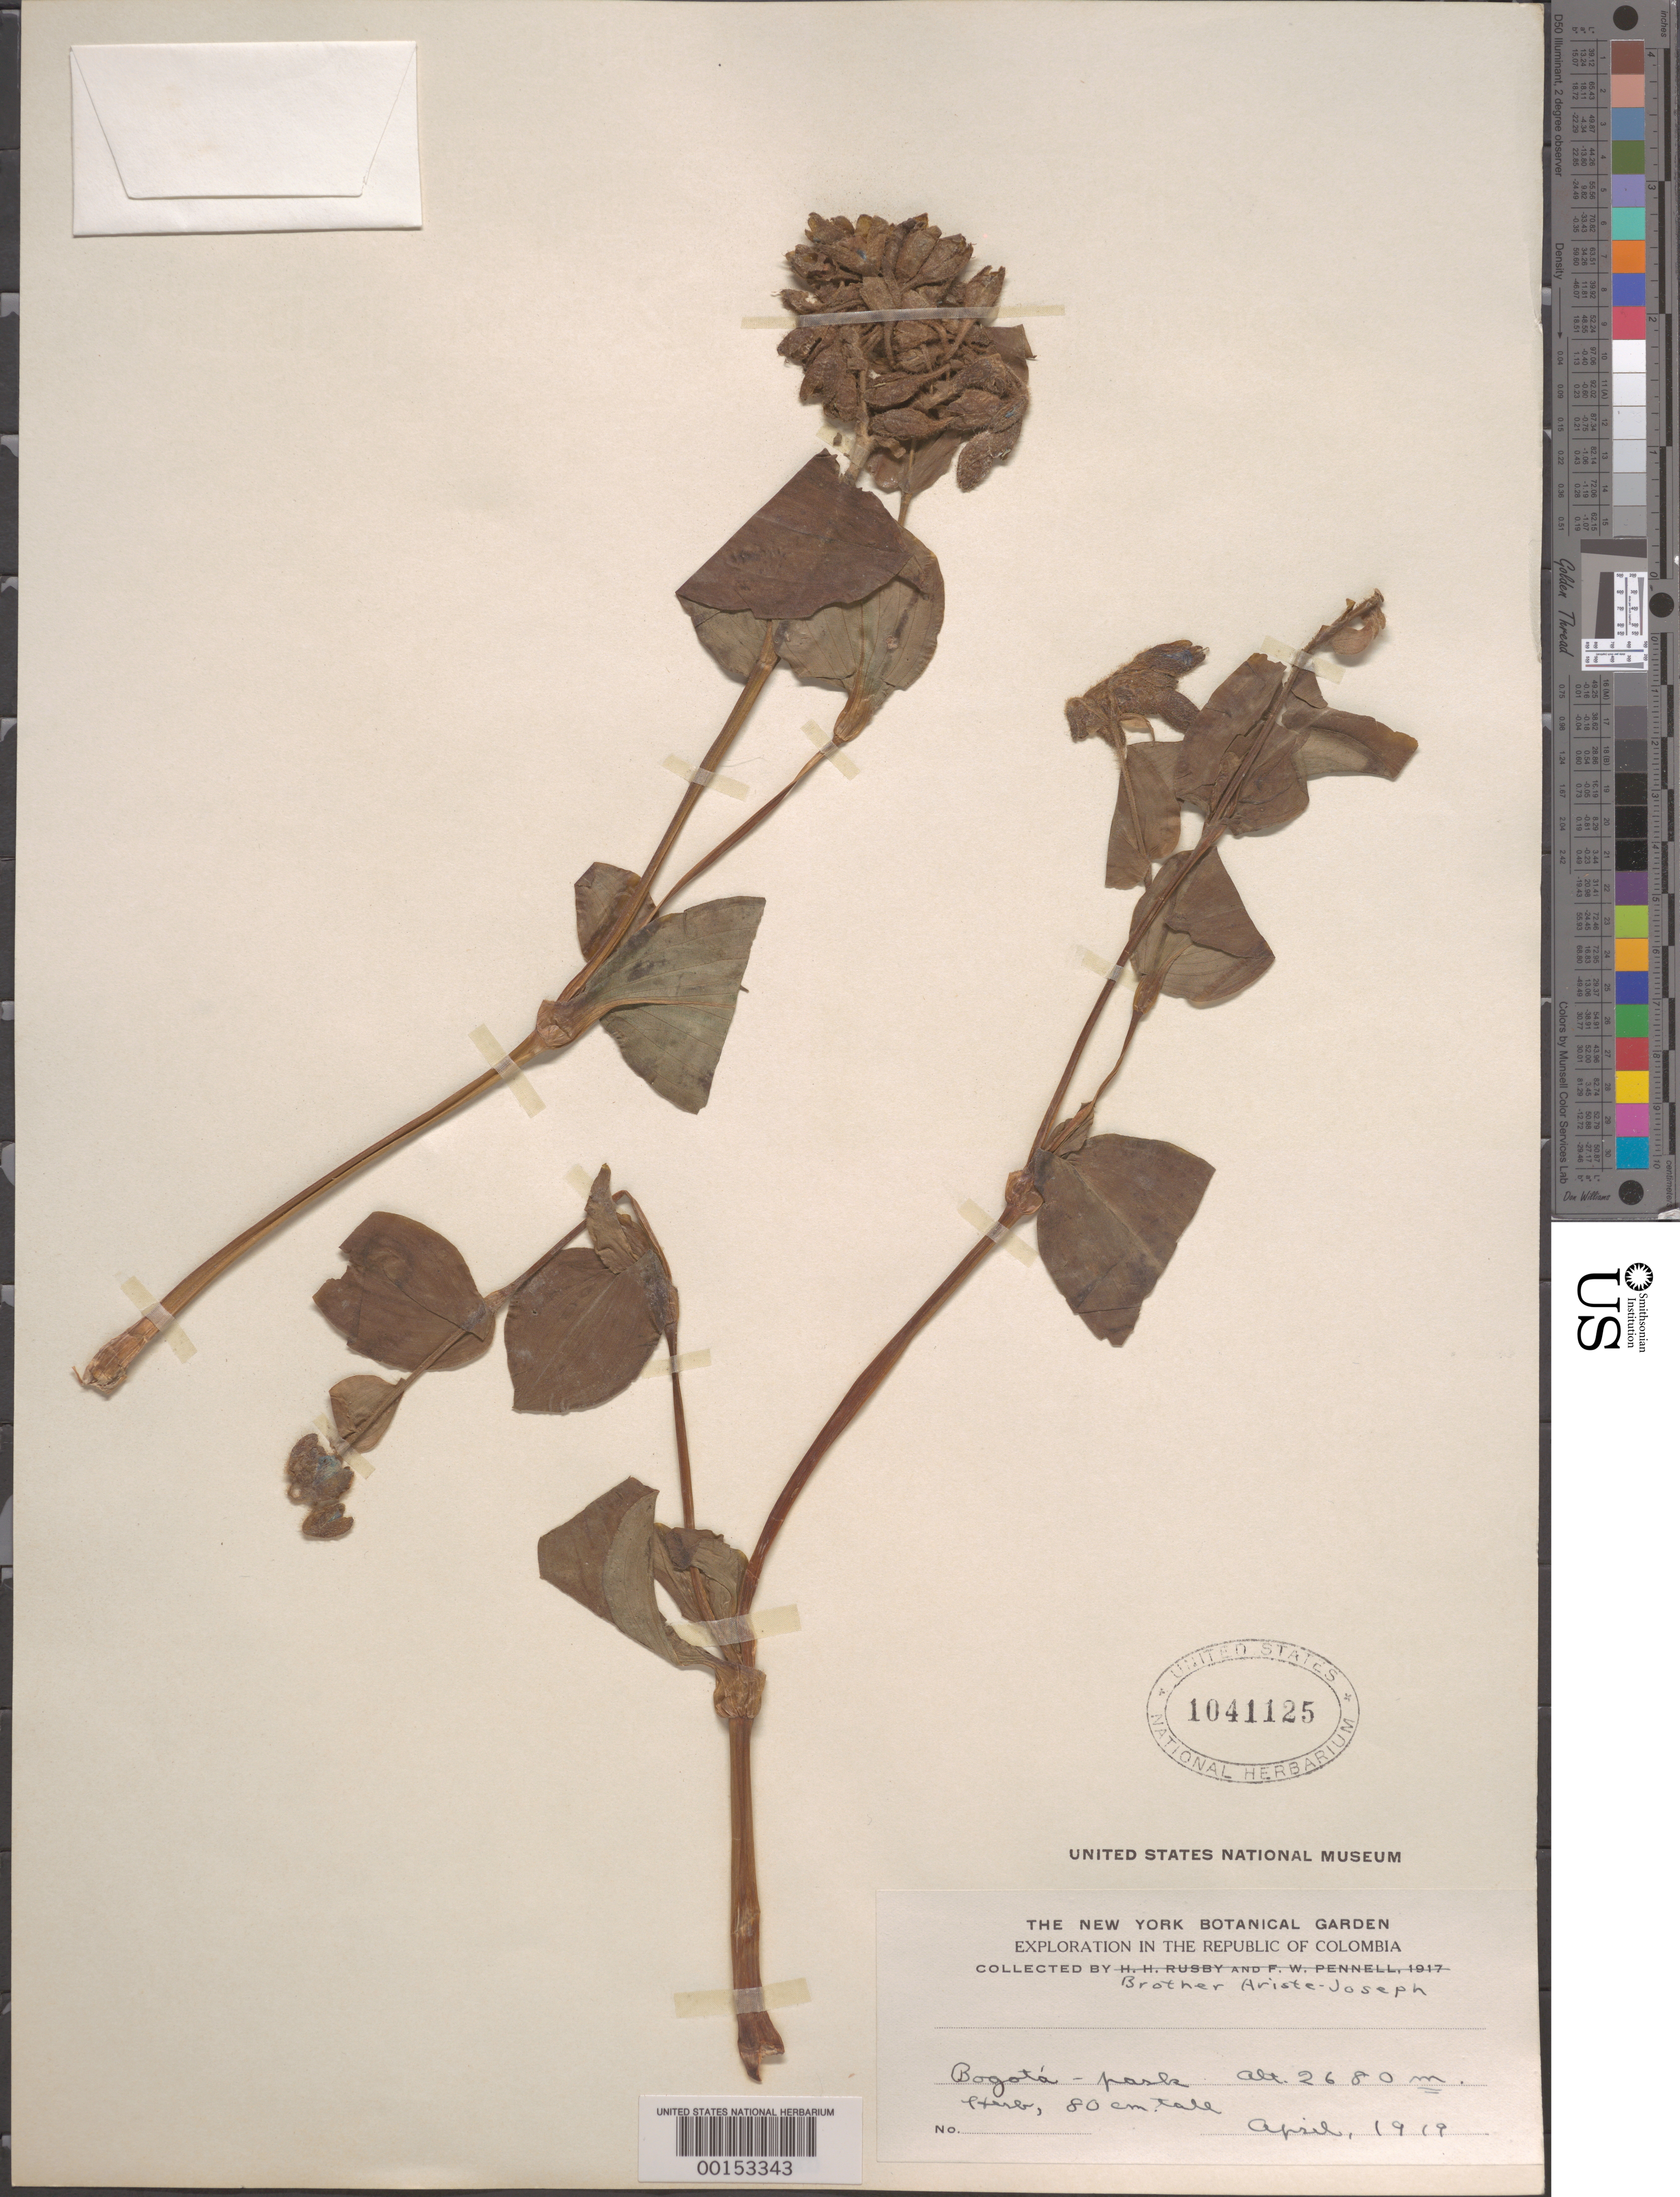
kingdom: Plantae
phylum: Tracheophyta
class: Liliopsida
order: Commelinales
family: Commelinaceae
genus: Tinantia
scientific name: Tinantia erecta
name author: (Jacq.) Fenzl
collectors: Bro. Ariste-Joseph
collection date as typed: Apr 1919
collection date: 1919-04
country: Colombia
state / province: Bogota D.C. / Cundinamarca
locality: Bogota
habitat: Park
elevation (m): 2680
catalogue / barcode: US 1041125